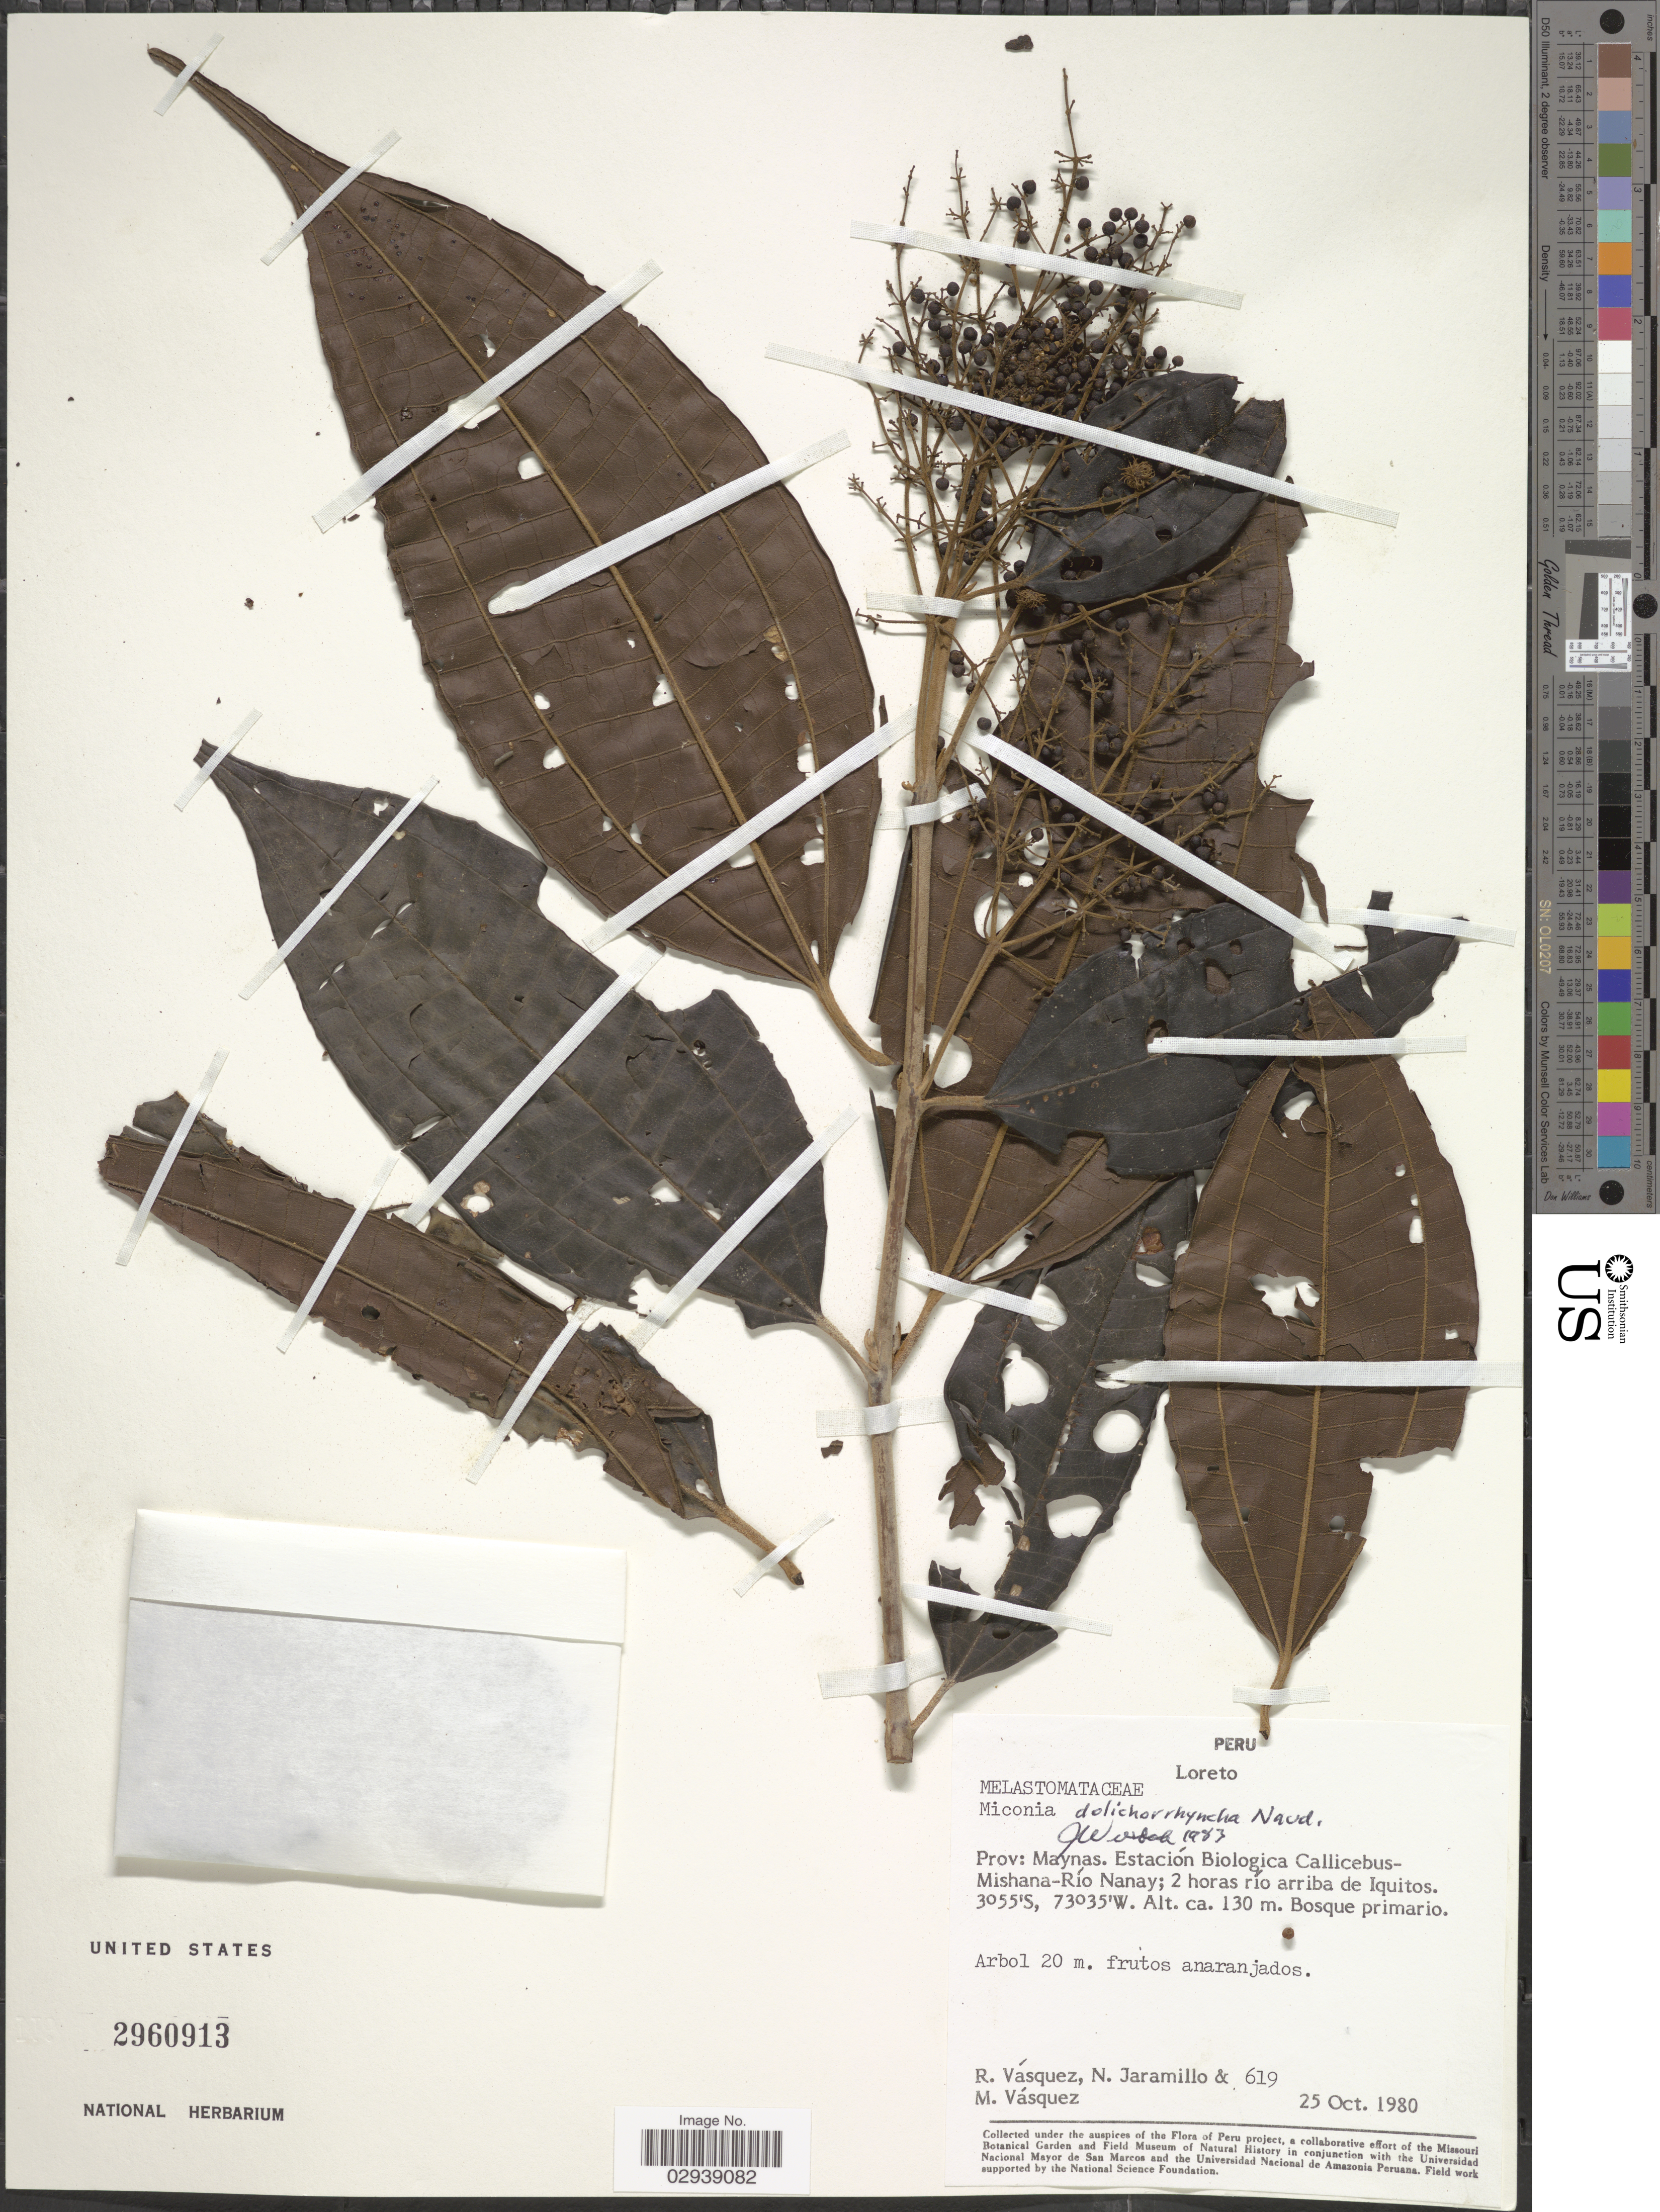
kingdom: Plantae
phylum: Tracheophyta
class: Magnoliopsida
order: Myrtales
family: Melastomataceae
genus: Miconia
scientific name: Miconia dolichorrhyncha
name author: Naudin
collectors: R. Vásquez, N. Jaramillo & M. Vasquez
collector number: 619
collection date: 1980-10-25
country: Peru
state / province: Loreto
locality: Prov: Maynas. Estación Biologica Callicebus-Mishana-Río Nanay; 2 horas río arriba de Iquitos.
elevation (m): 130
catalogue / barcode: US 2960913